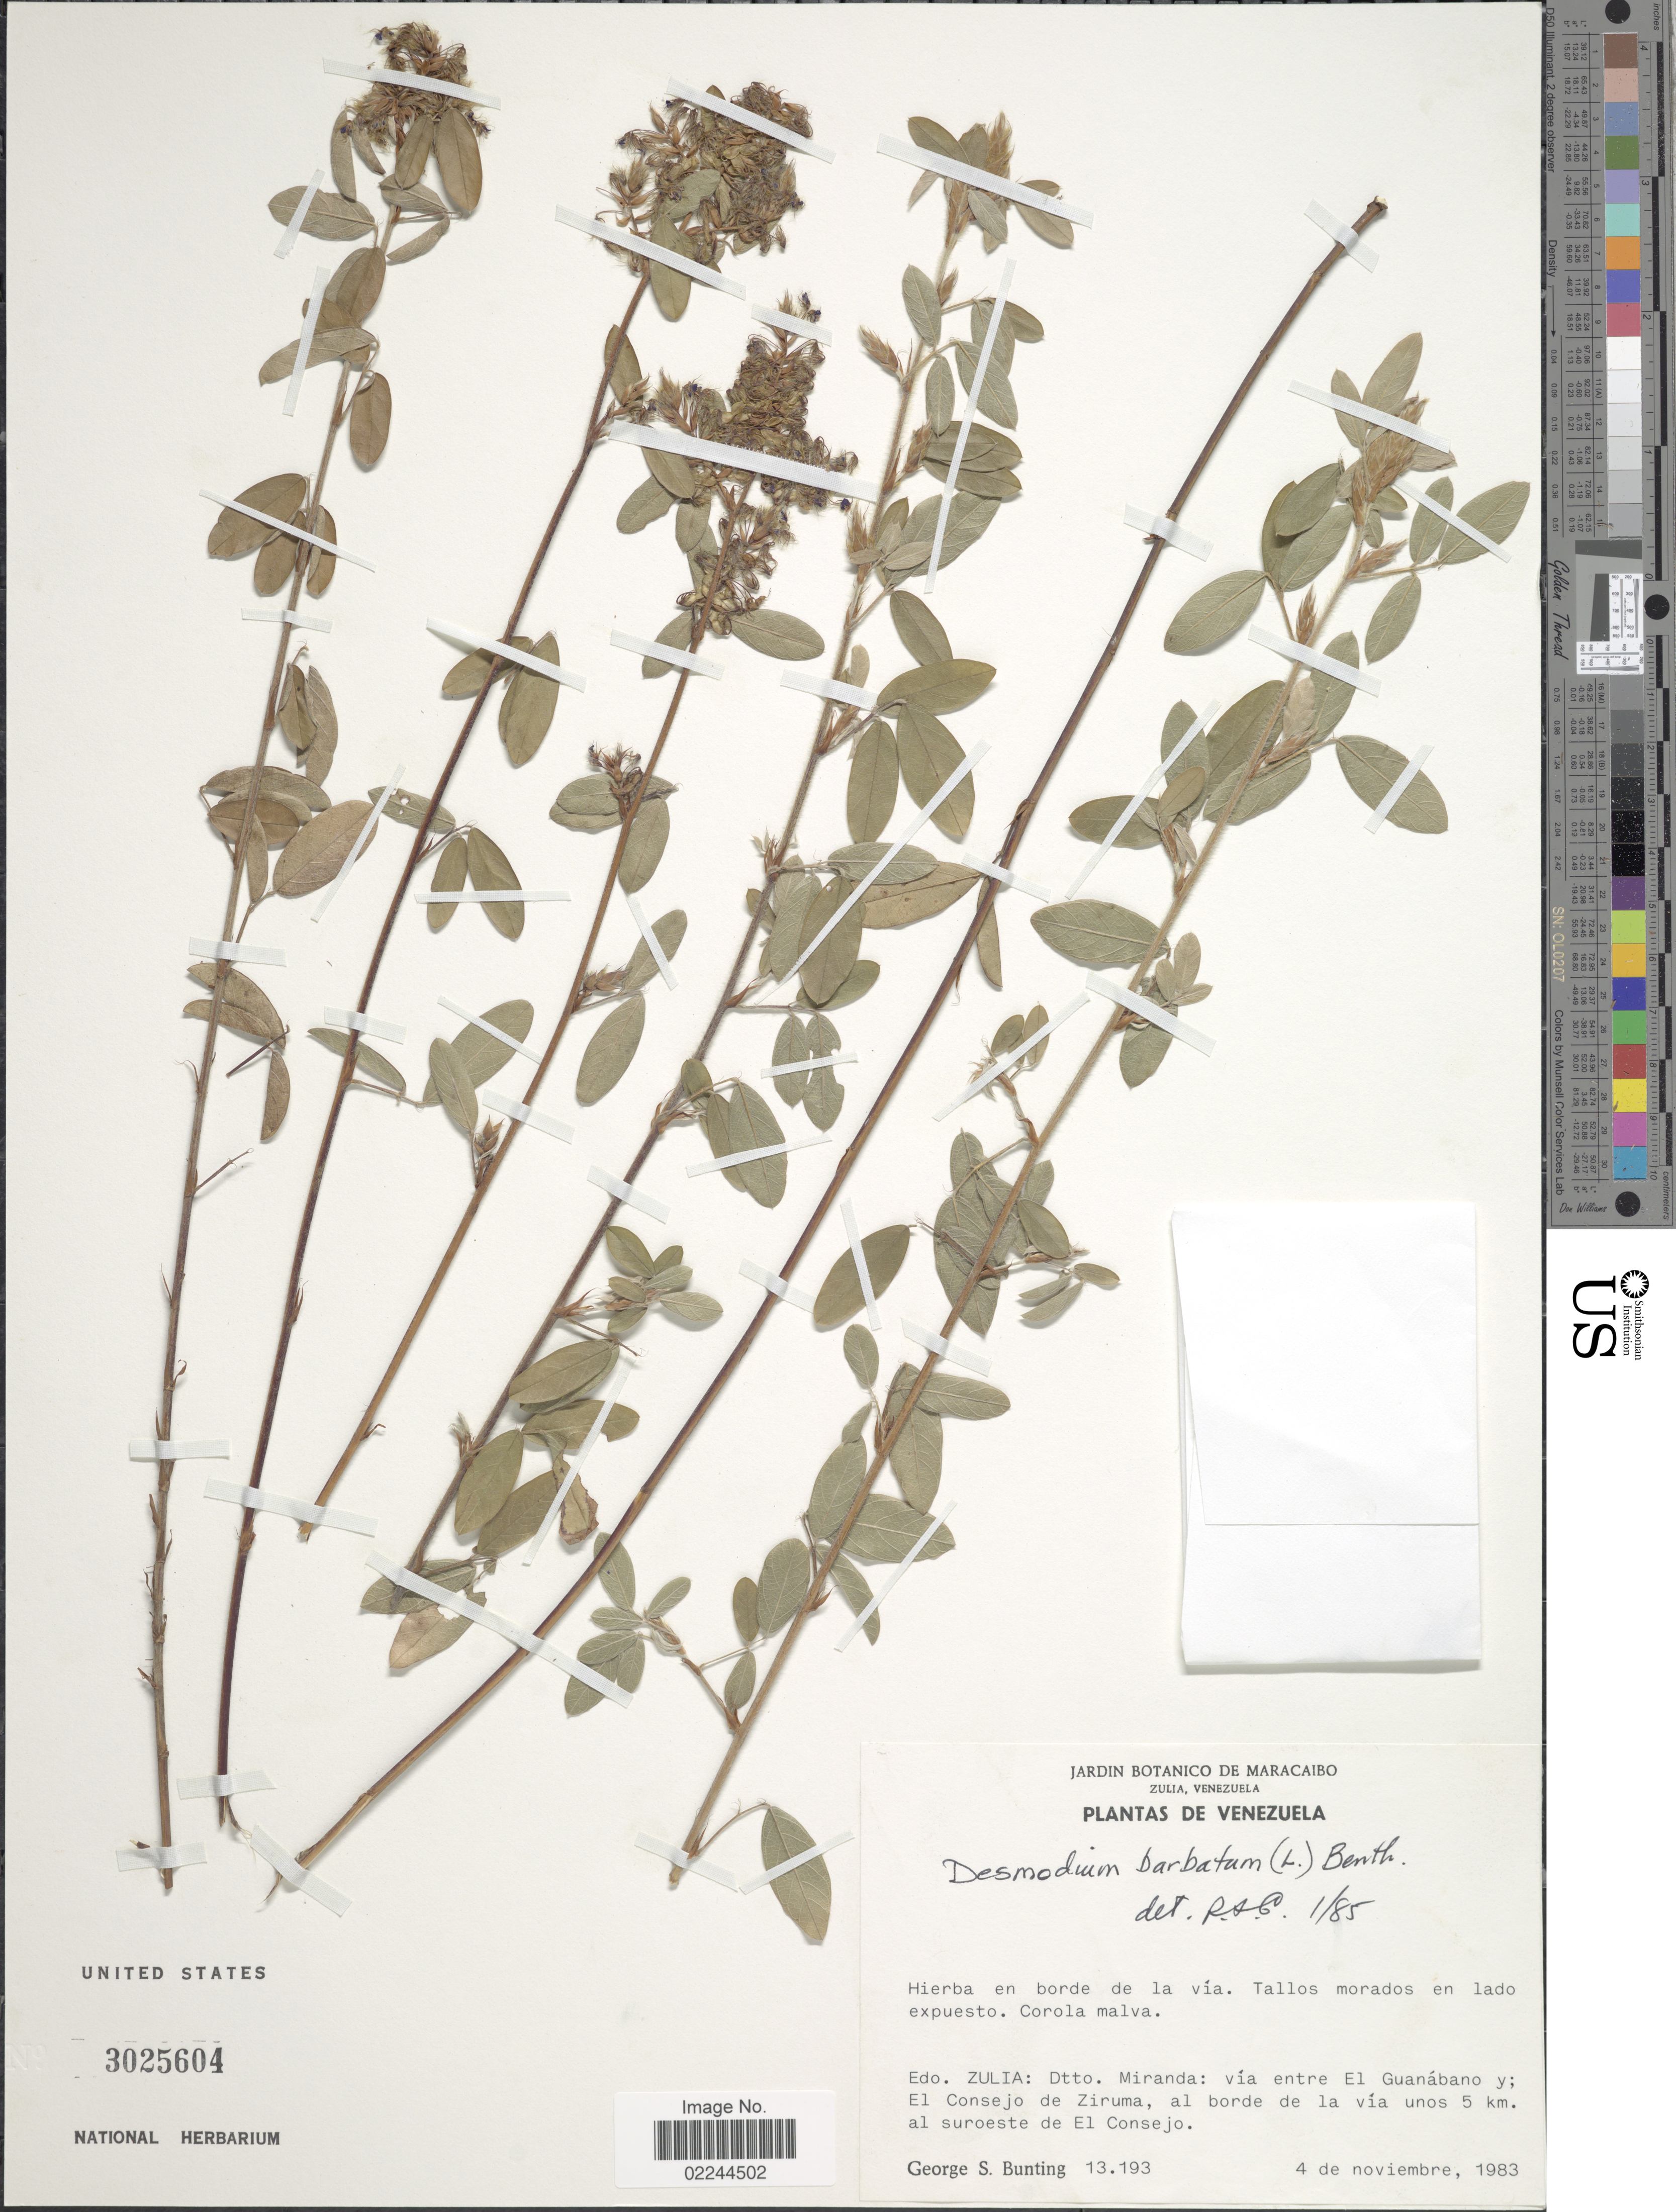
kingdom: Plantae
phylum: Tracheophyta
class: Magnoliopsida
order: Fabales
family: Fabaceae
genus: Grona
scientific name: Grona barbata var. barbata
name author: (L.) H. Ohashi & K. Ohashi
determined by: Strong, Mark T., (BOT), Smithsonian Institution - National Museum of Natural History (UNITED STATES)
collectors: G. S. Bunting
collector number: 13193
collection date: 1983-11-04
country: Venezuela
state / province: Zulia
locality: Edo. Zulia: Dtto. Miranda: via entre El Guanabano y; El Consejo de Ziruma, al borde de la via unos 5 km. al suroeste de El Consejo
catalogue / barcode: US 3025604